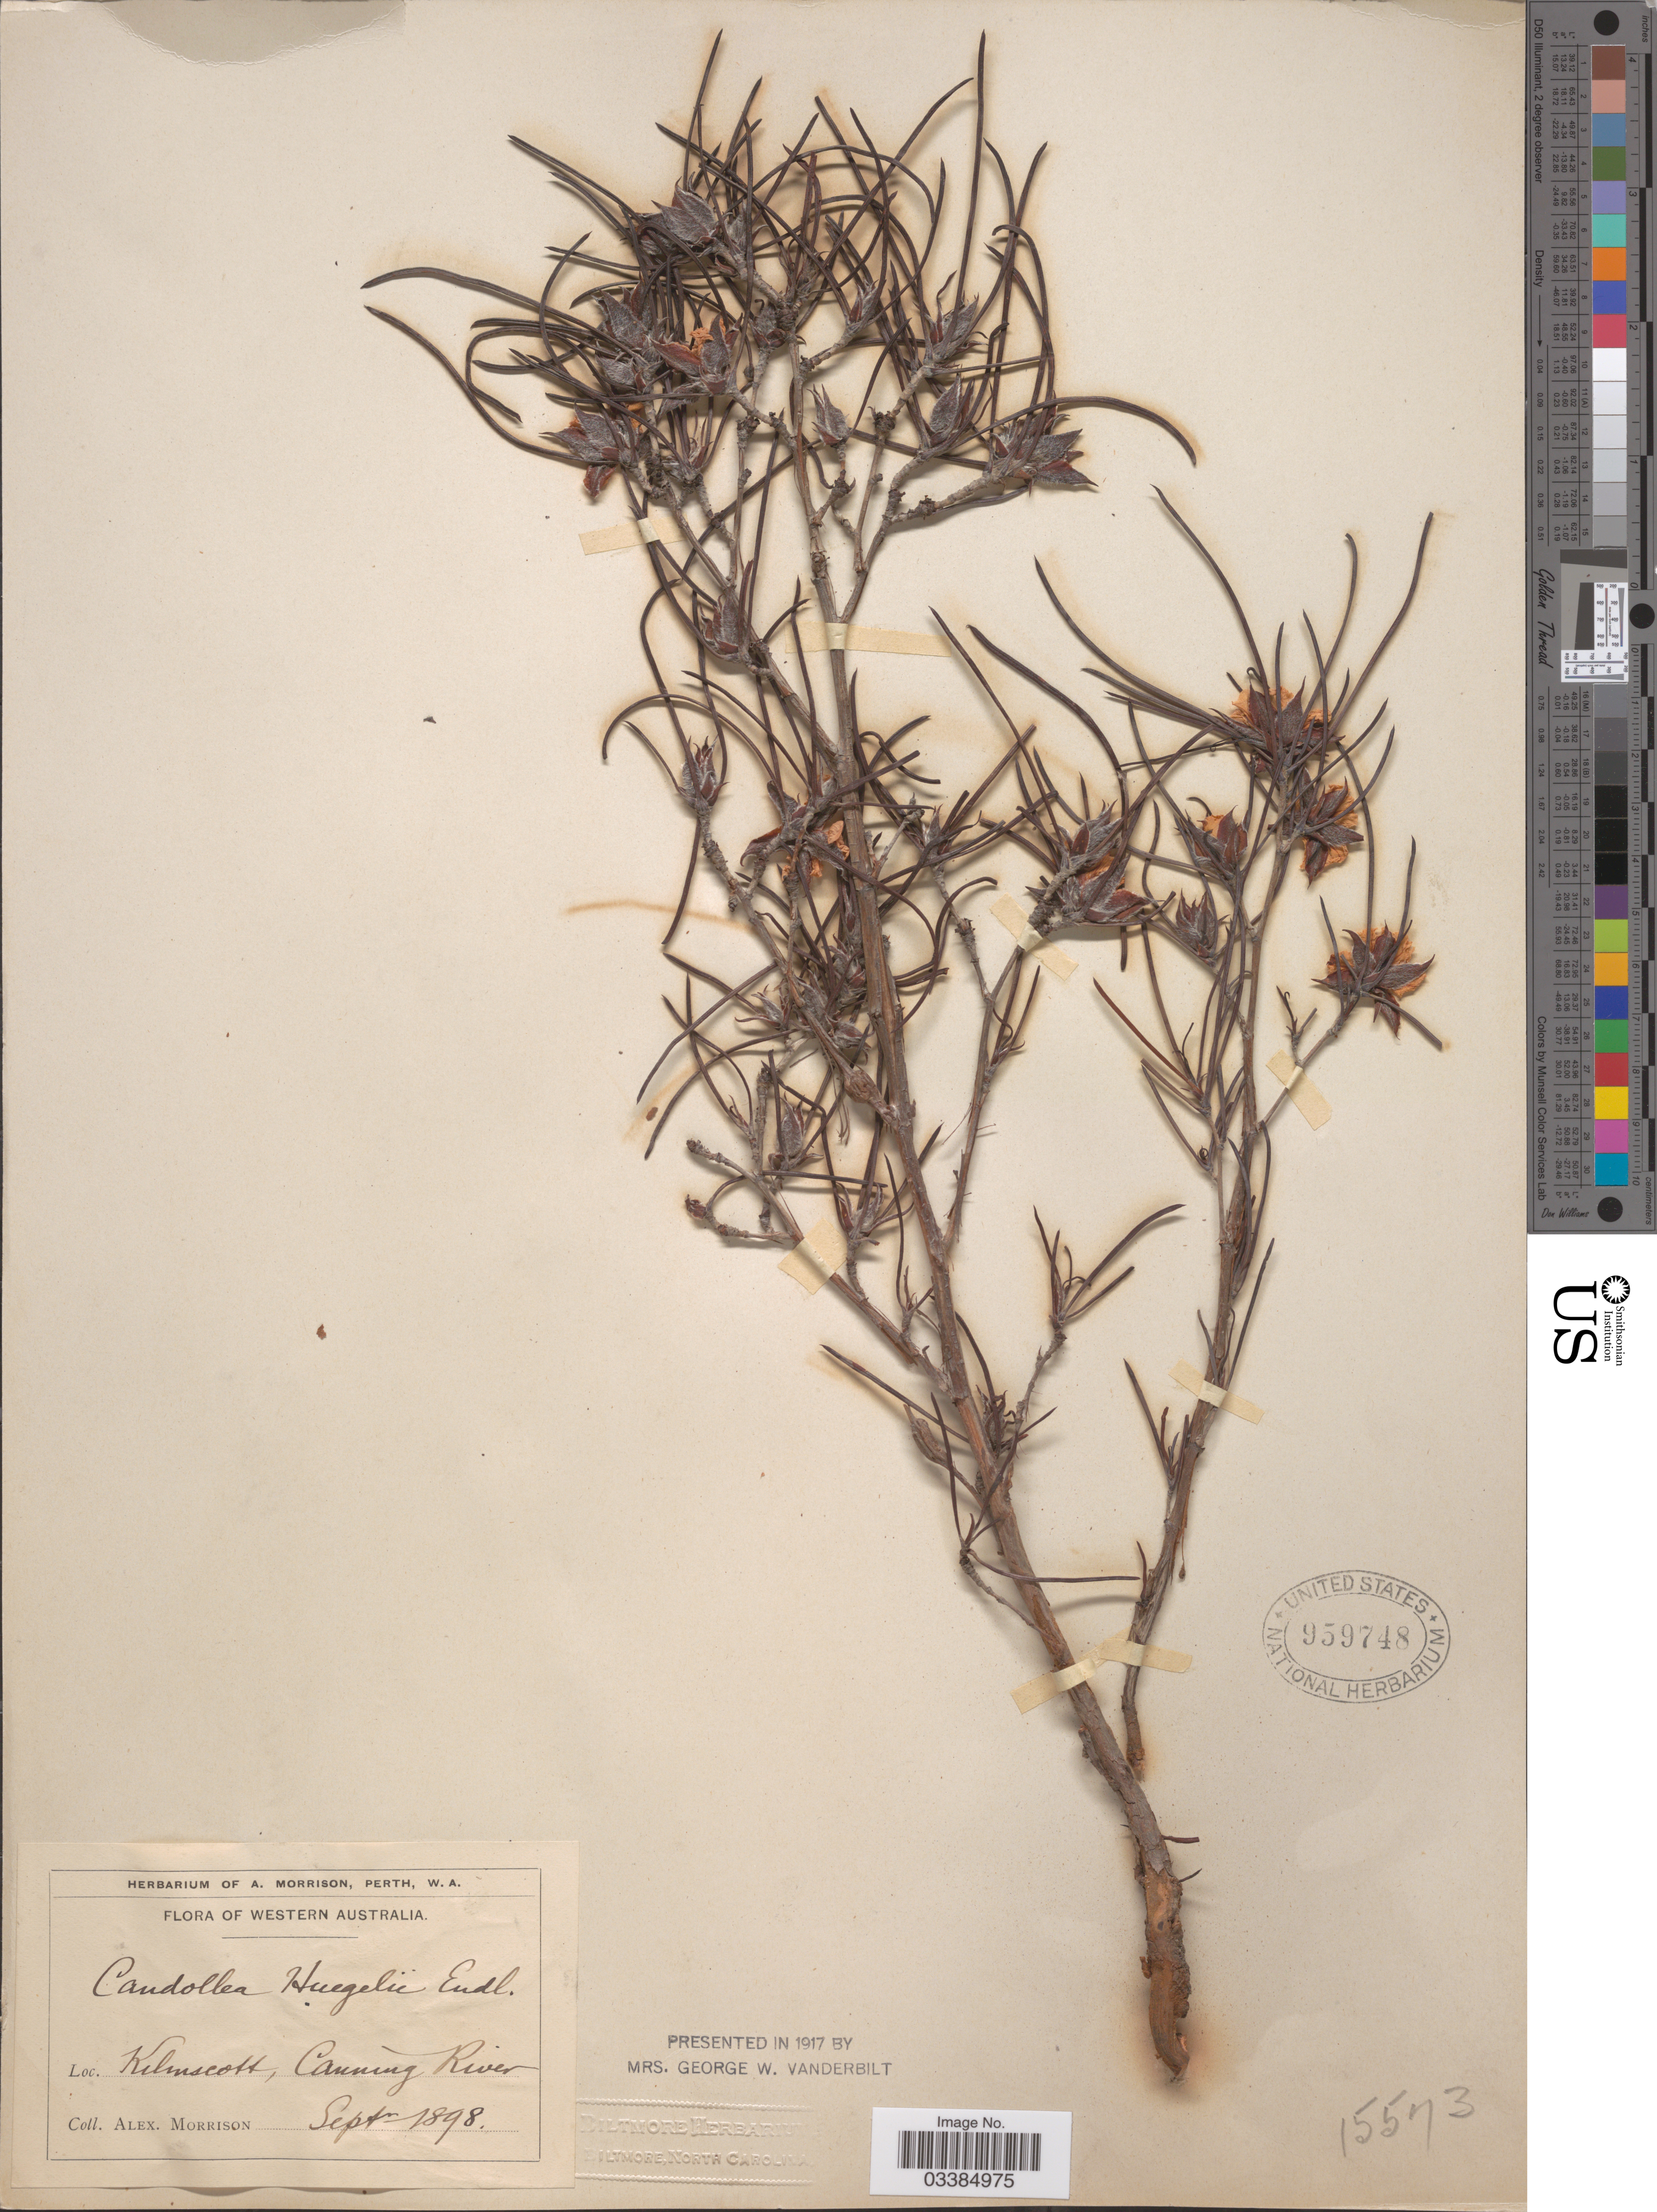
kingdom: Plantae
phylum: Tracheophyta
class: Magnoliopsida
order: Dilleniales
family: Dilleniaceae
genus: Hibbertia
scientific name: Hibbertia huegelii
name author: F. Muell.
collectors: A. Morrison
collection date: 1898-09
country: Australia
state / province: Western Australia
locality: Kelmscott, Canning River.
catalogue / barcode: US 959748